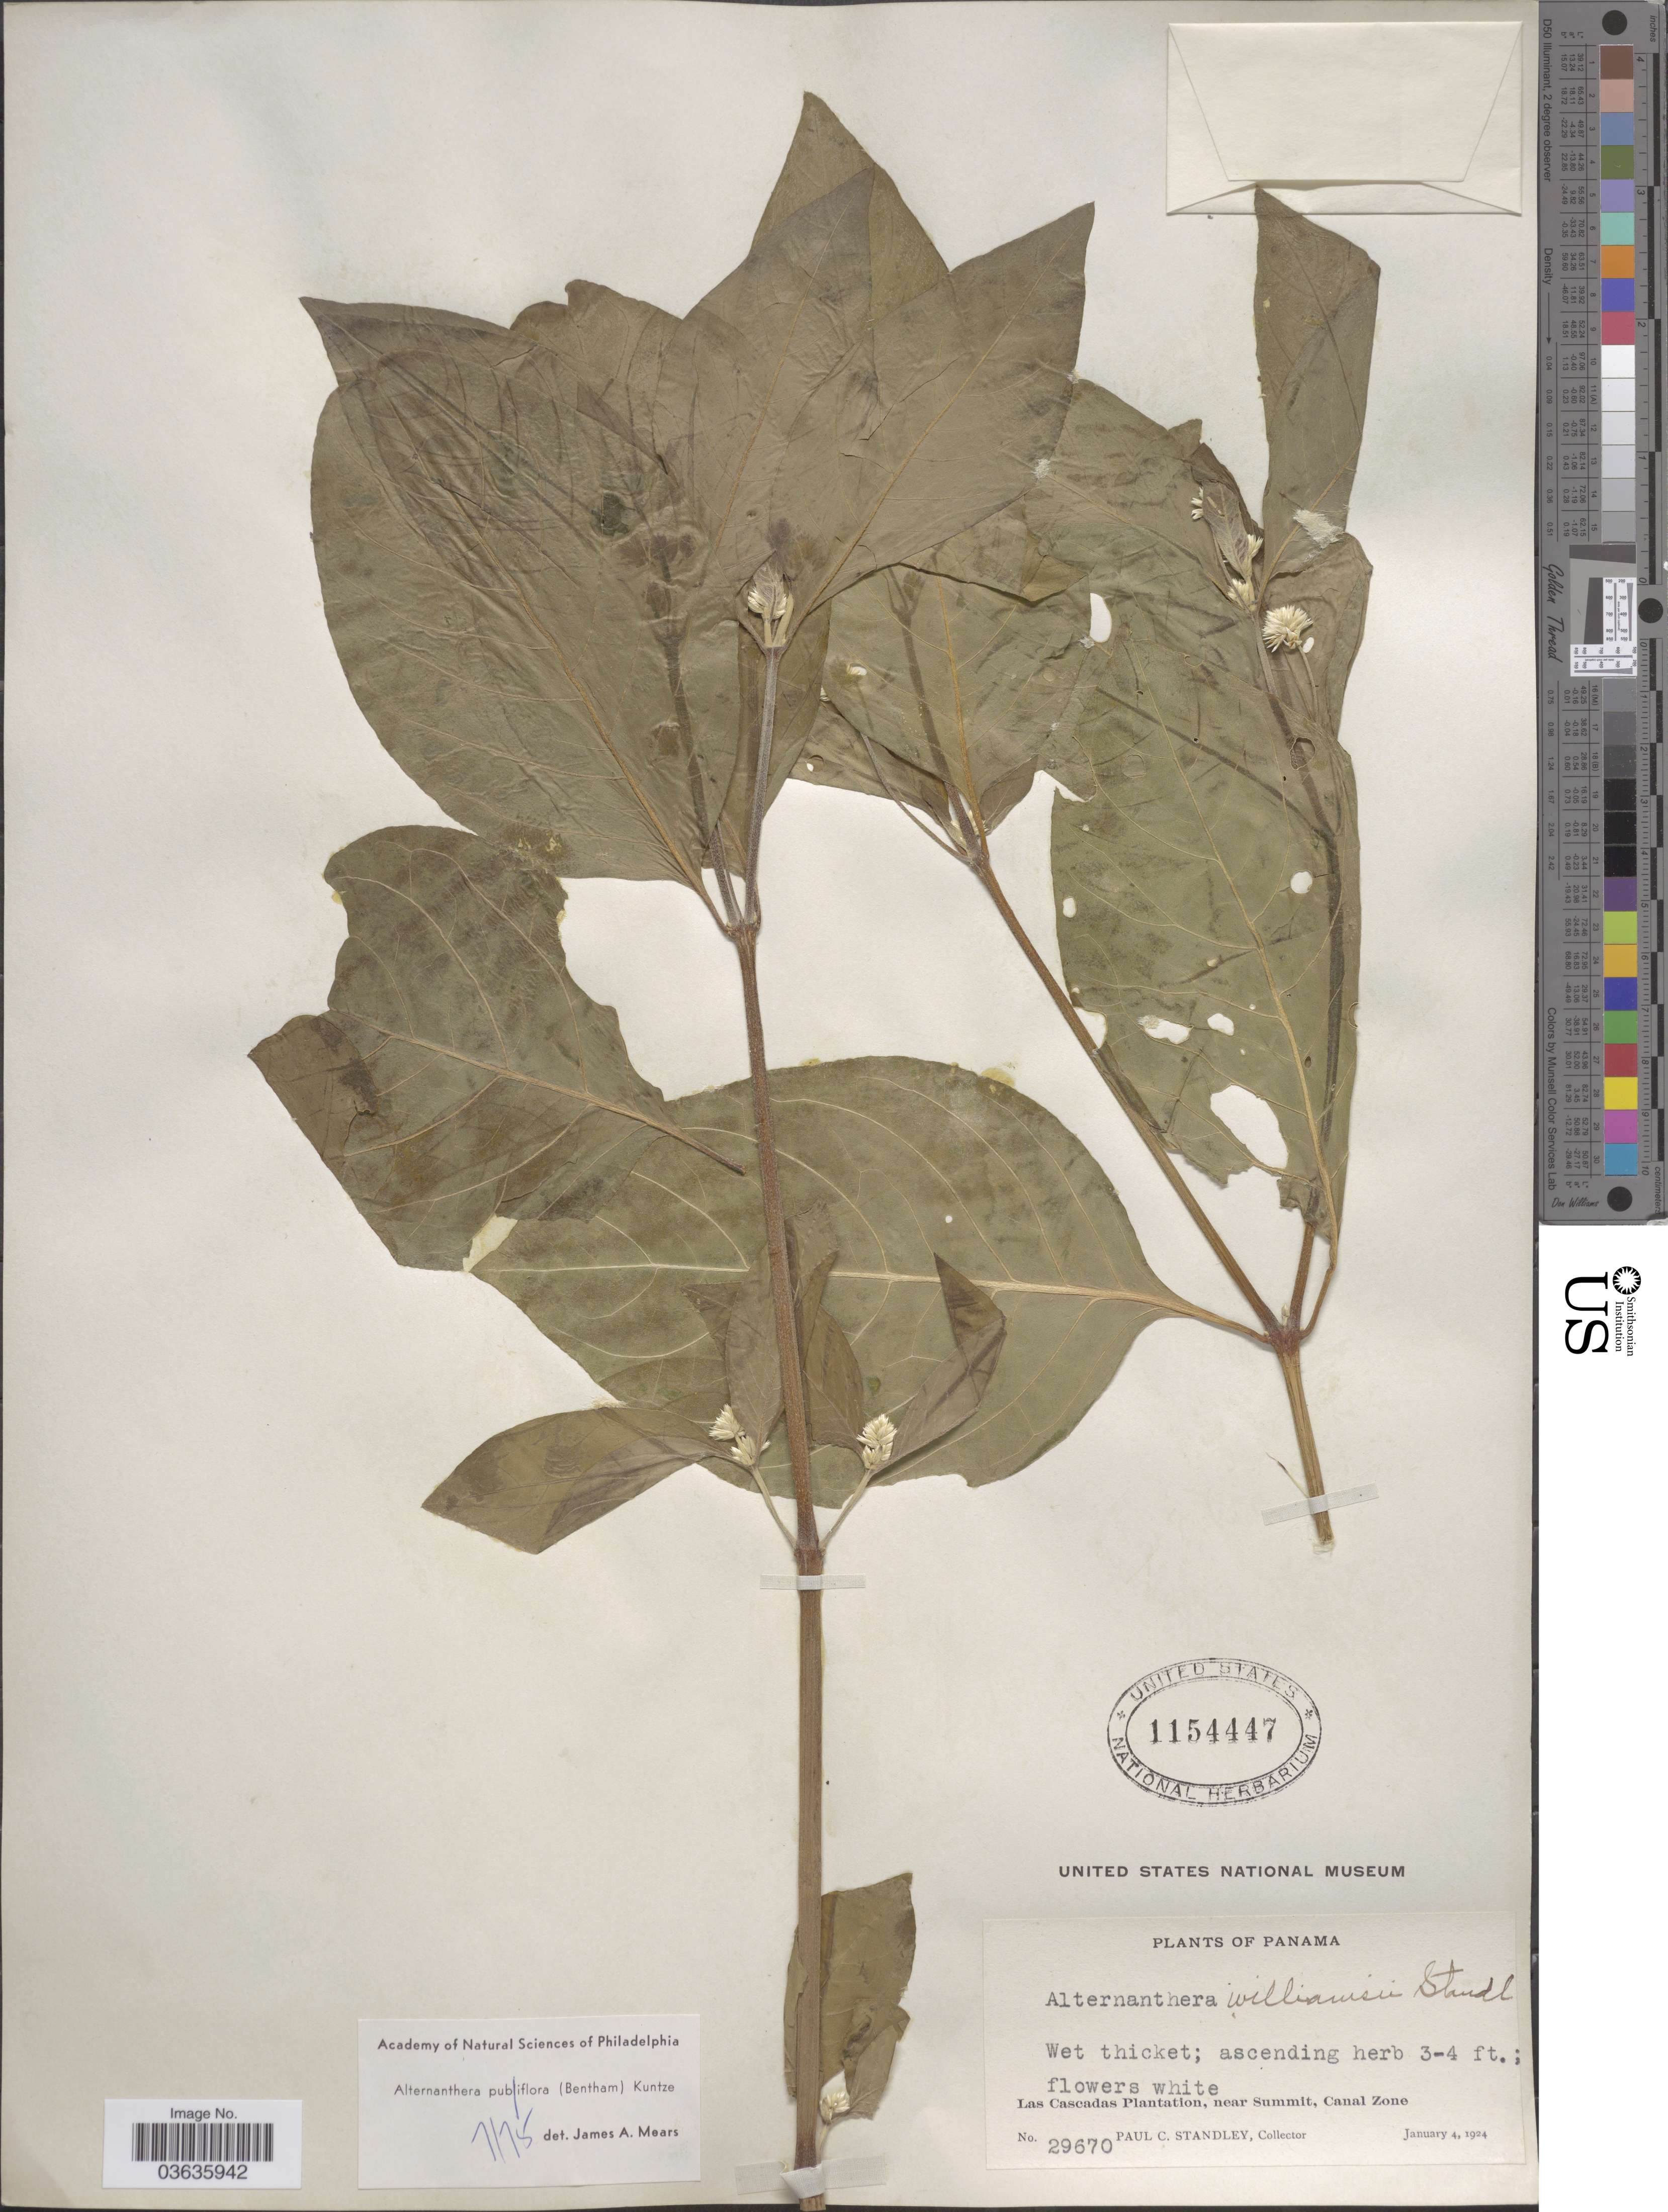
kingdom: Plantae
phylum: Tracheophyta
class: Magnoliopsida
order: Caryophyllales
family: Amaranthaceae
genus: Alternanthera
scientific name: Alternanthera pubiflora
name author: (Benth.) Kuntze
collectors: P. C. Standley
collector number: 29670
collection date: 1924-01-04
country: Panama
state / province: Colón / Panamá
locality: Las Cascadas Plantation, near Summit, Canal Zone.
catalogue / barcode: US 1154447